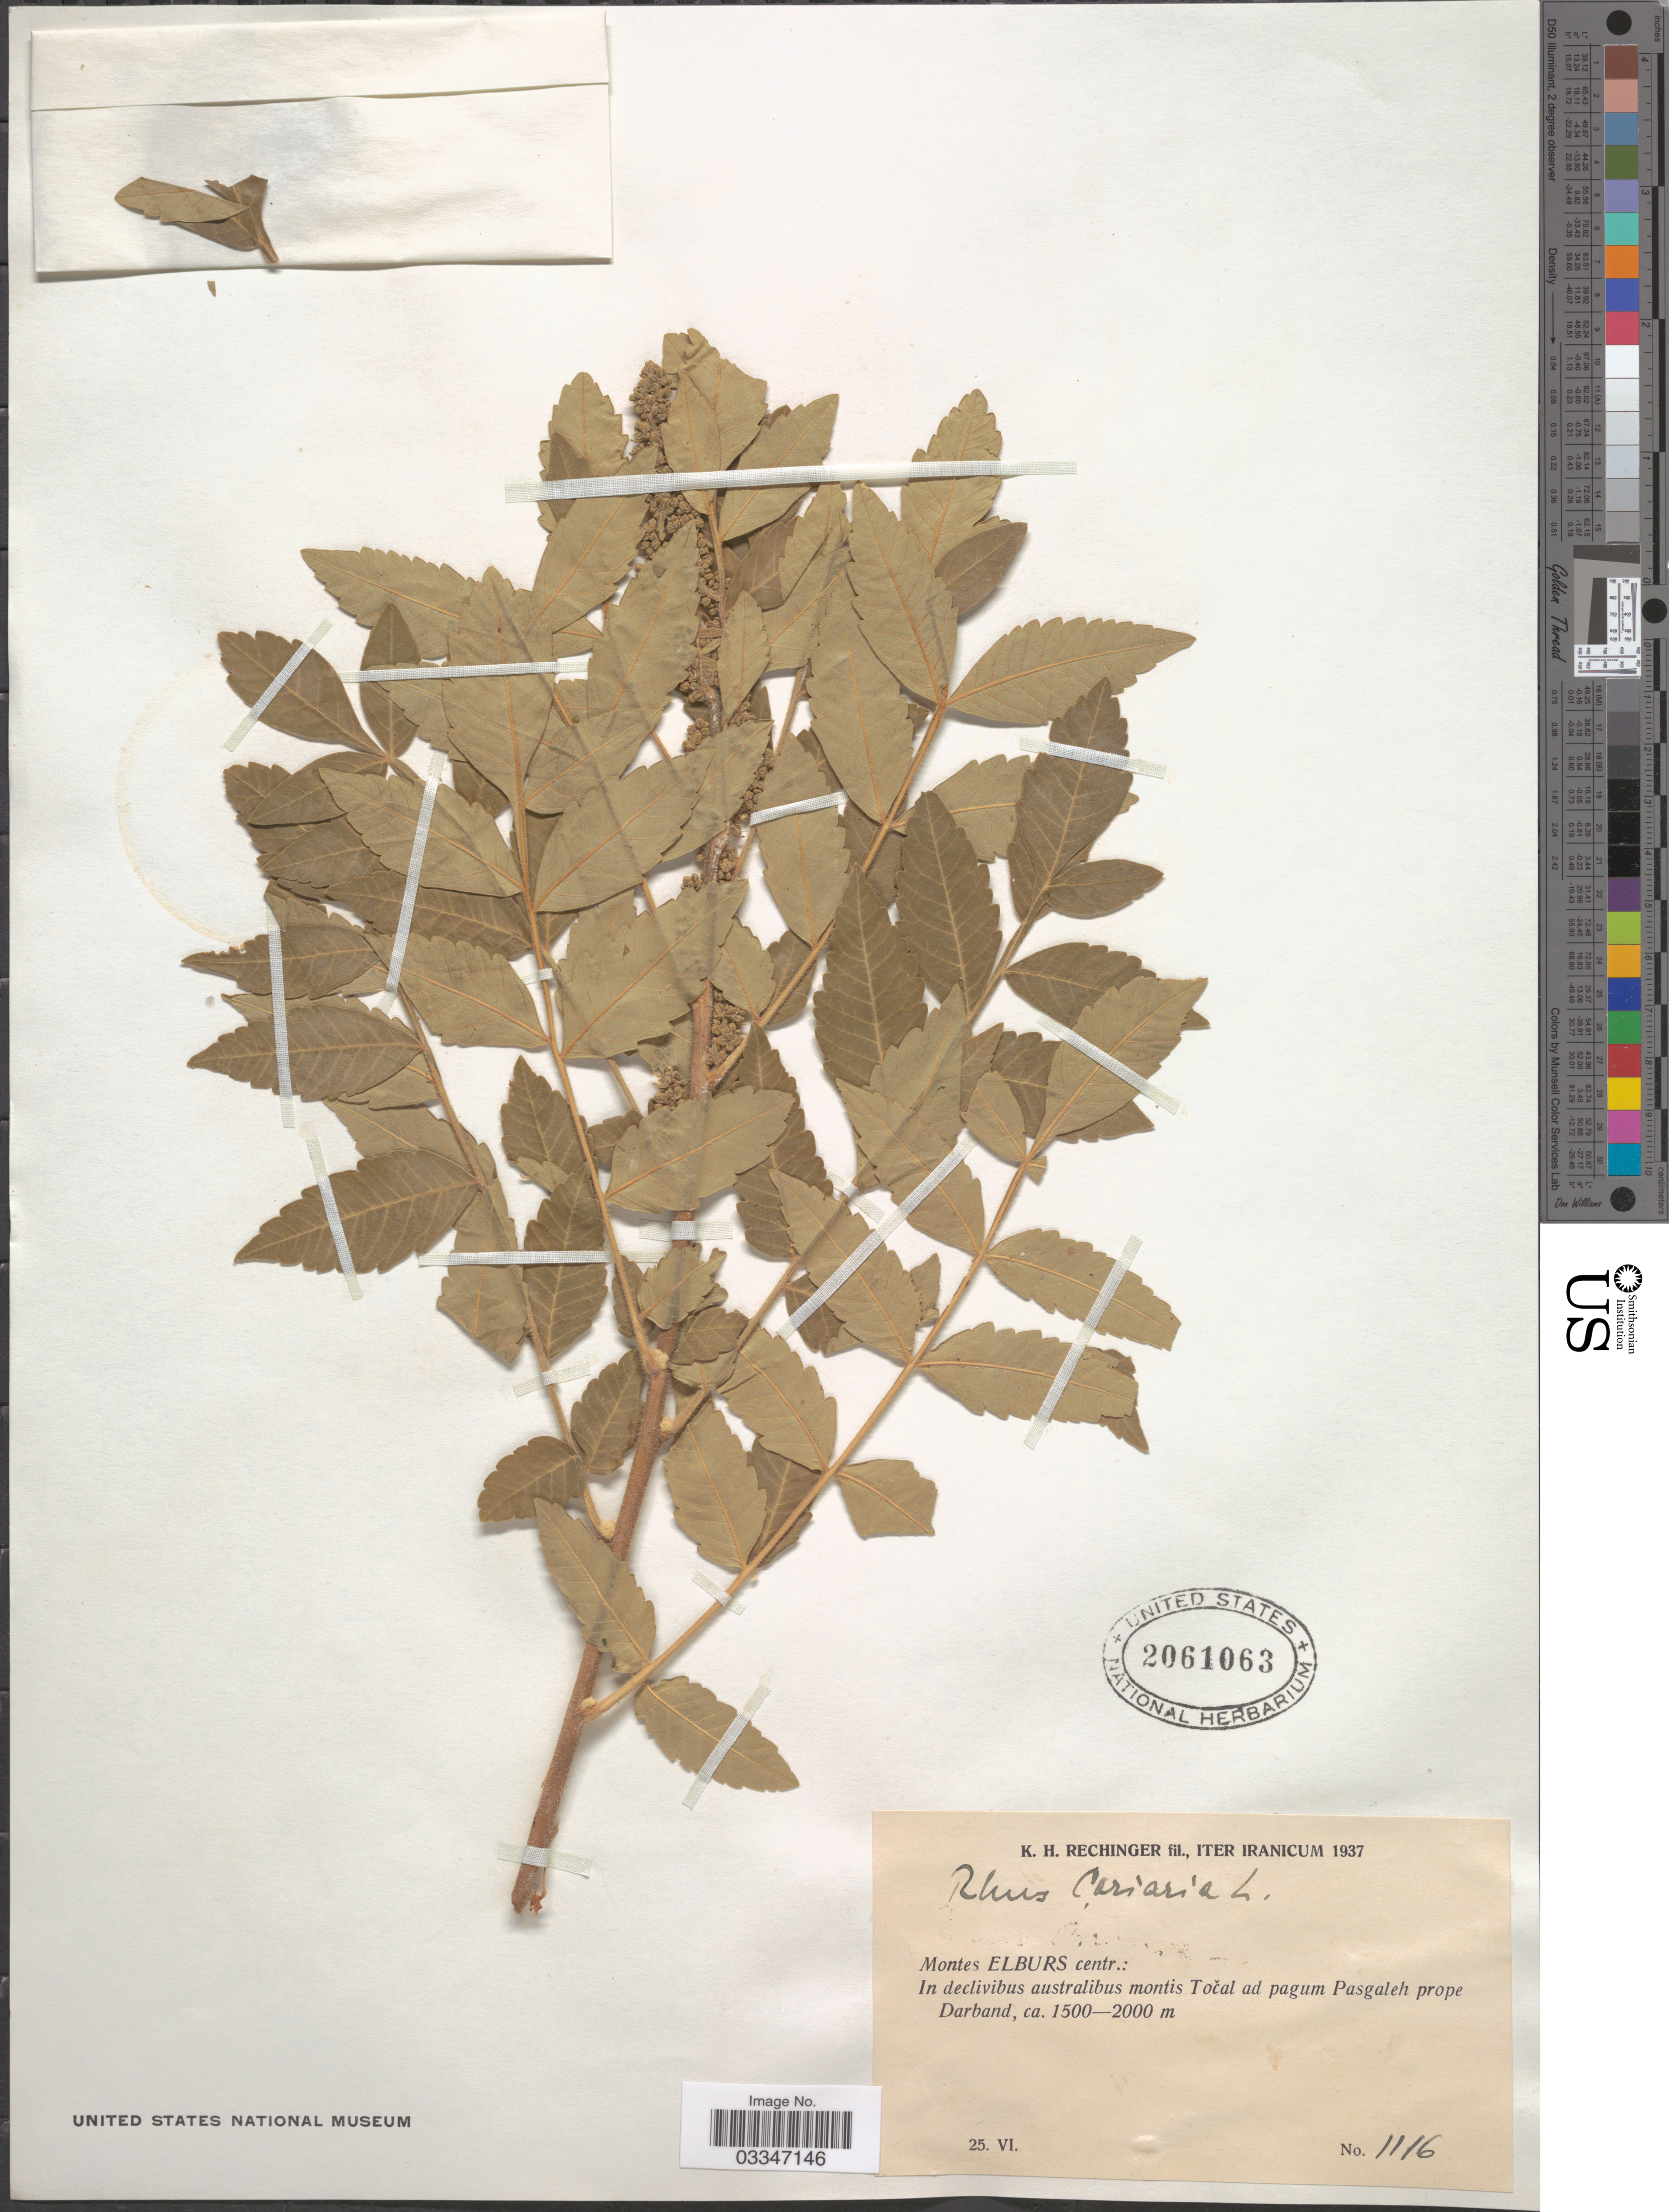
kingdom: Plantae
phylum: Tracheophyta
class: Magnoliopsida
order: Sapindales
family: Anacardiaceae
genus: Rhus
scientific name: Rhus coriaria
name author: L.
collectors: K. H. Rechinger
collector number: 1116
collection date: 1937-06-25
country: Iran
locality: Iter Iranicum. Montes Elburs centr.: In declivibus australibus montis Točal ad pagum Pasgaleh prope Darband.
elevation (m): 1500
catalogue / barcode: US 2061063